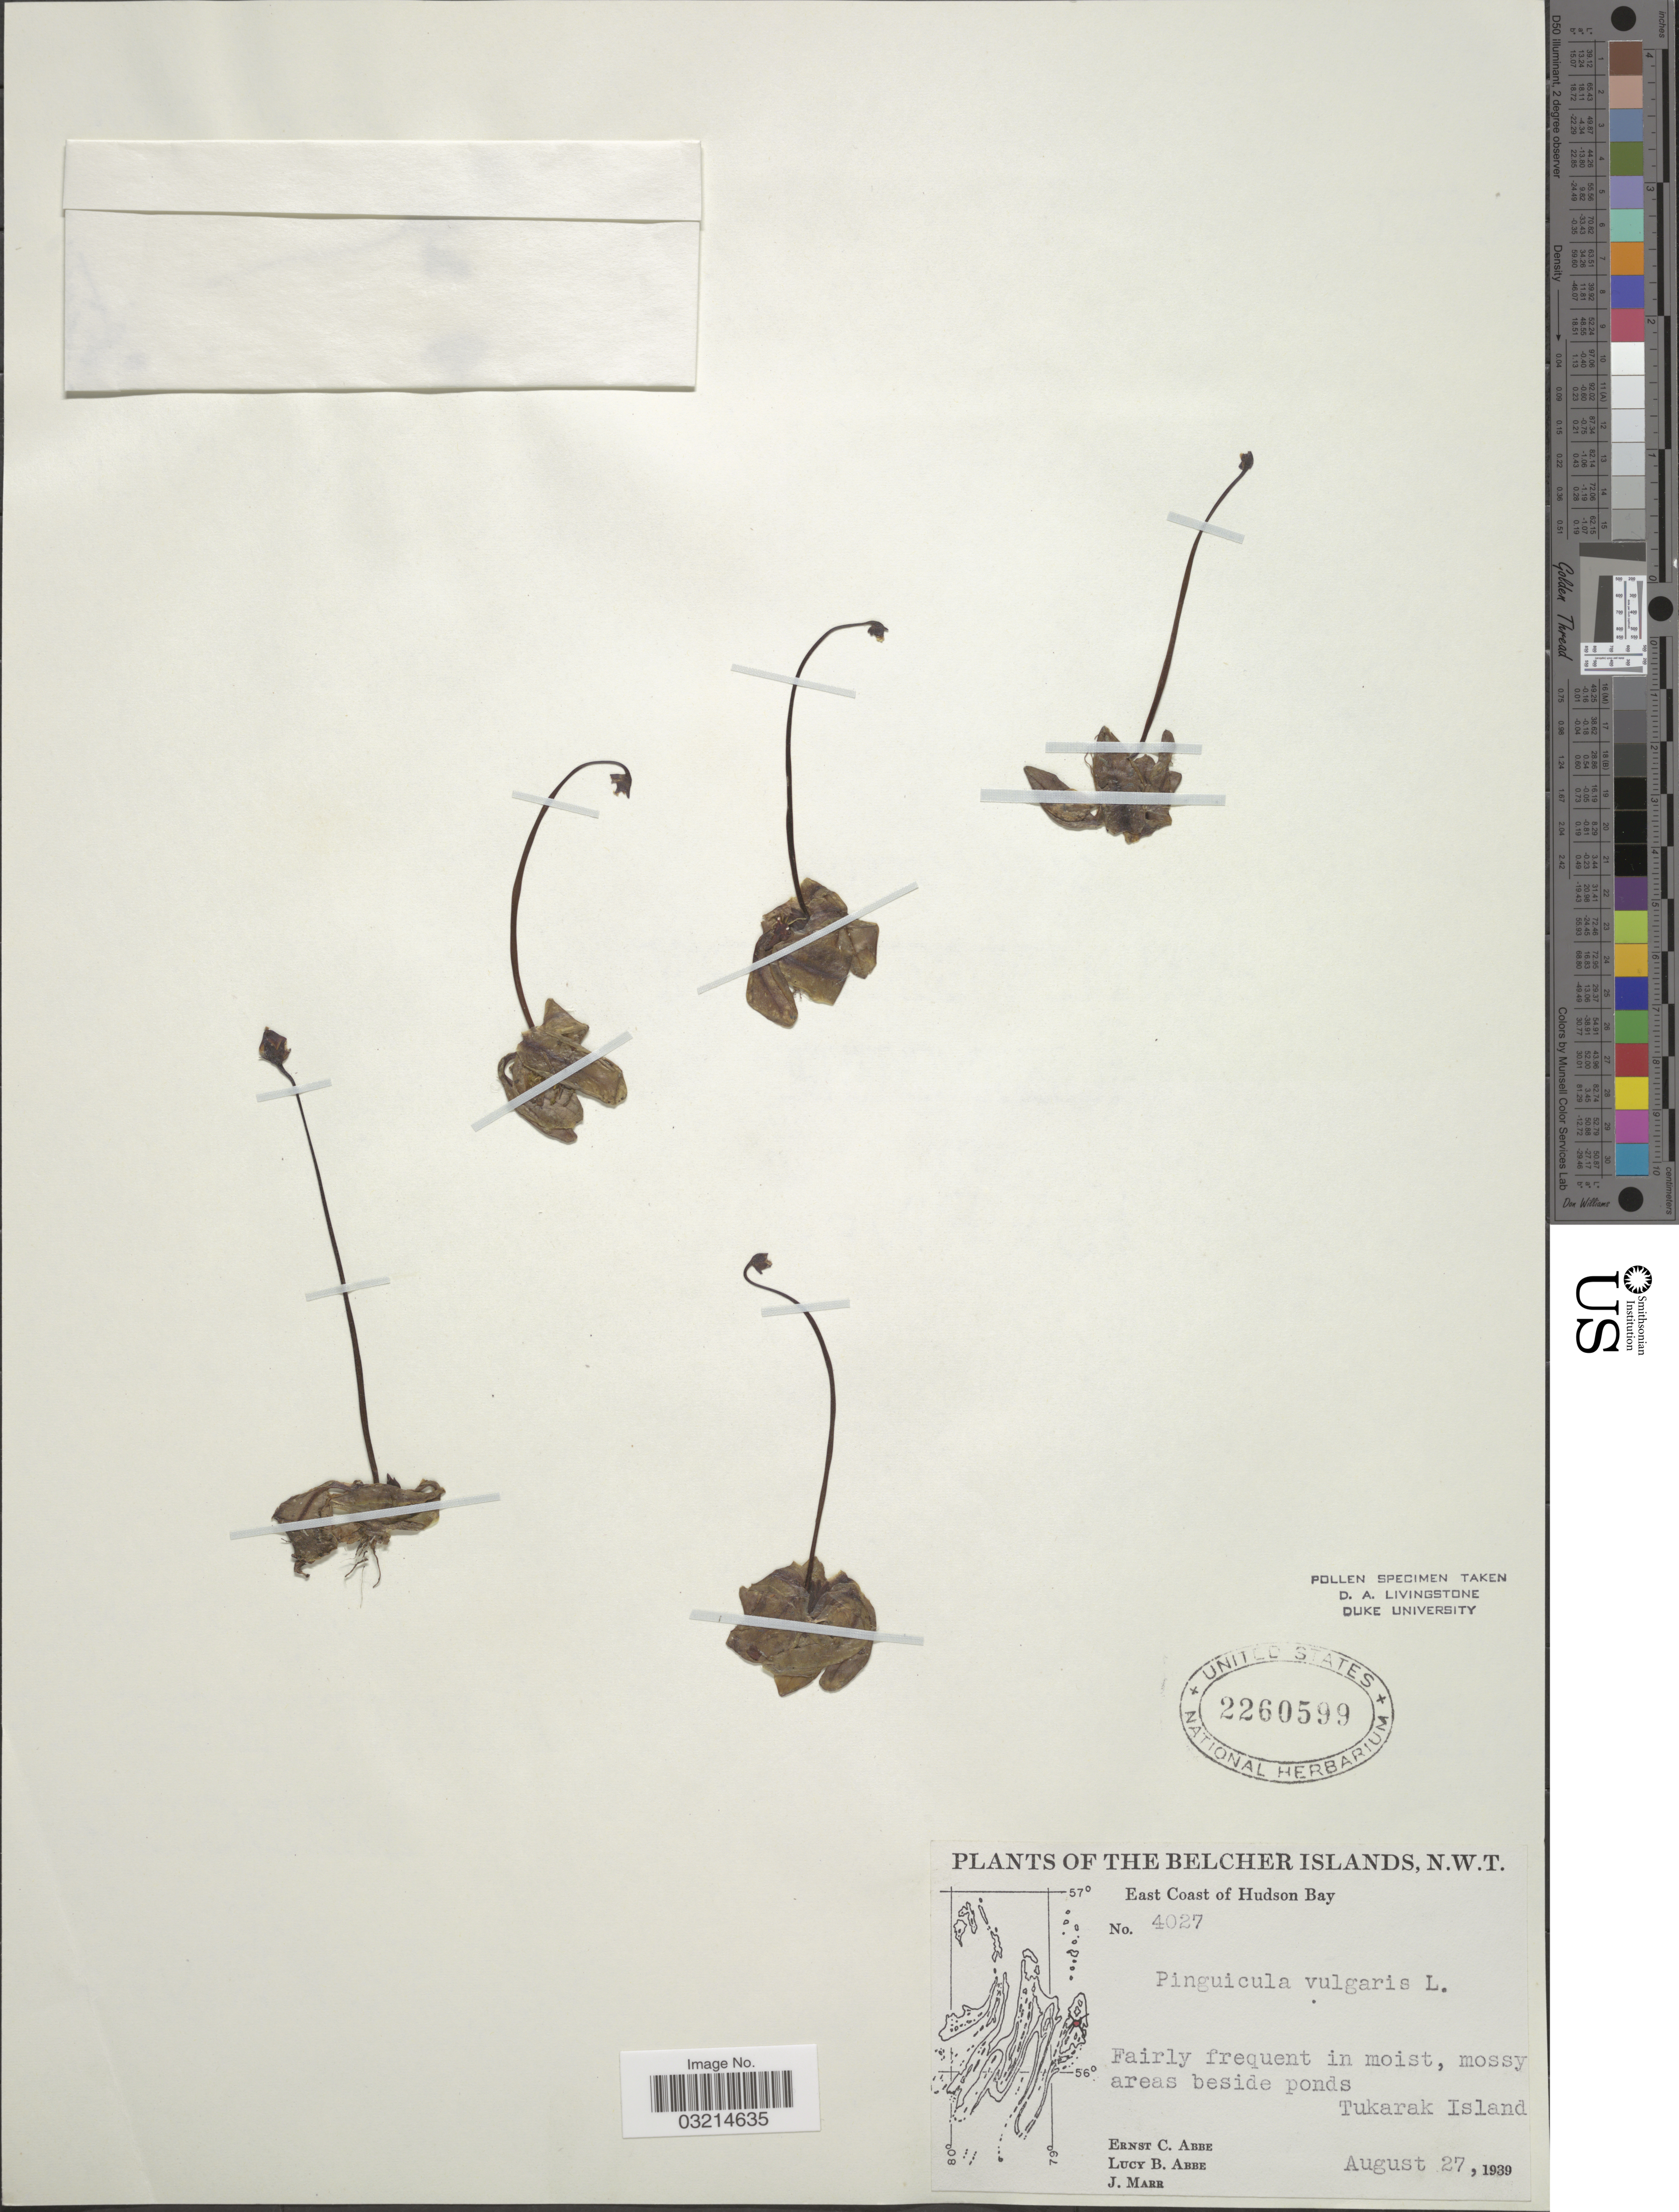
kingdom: Plantae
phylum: Tracheophyta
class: Magnoliopsida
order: Lamiales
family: Lentibulariaceae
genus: Pinguicula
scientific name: Pinguicula vulgaris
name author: L.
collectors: E. C. Abbe, L. B. Abbe & J. Marr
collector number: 4027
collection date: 1939-08-27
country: Canada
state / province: Northwest Territories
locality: The Belcher Islands, East Coast of Hudson Bay, mossy areas beside ponds Tukarak Island.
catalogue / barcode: US 2260599